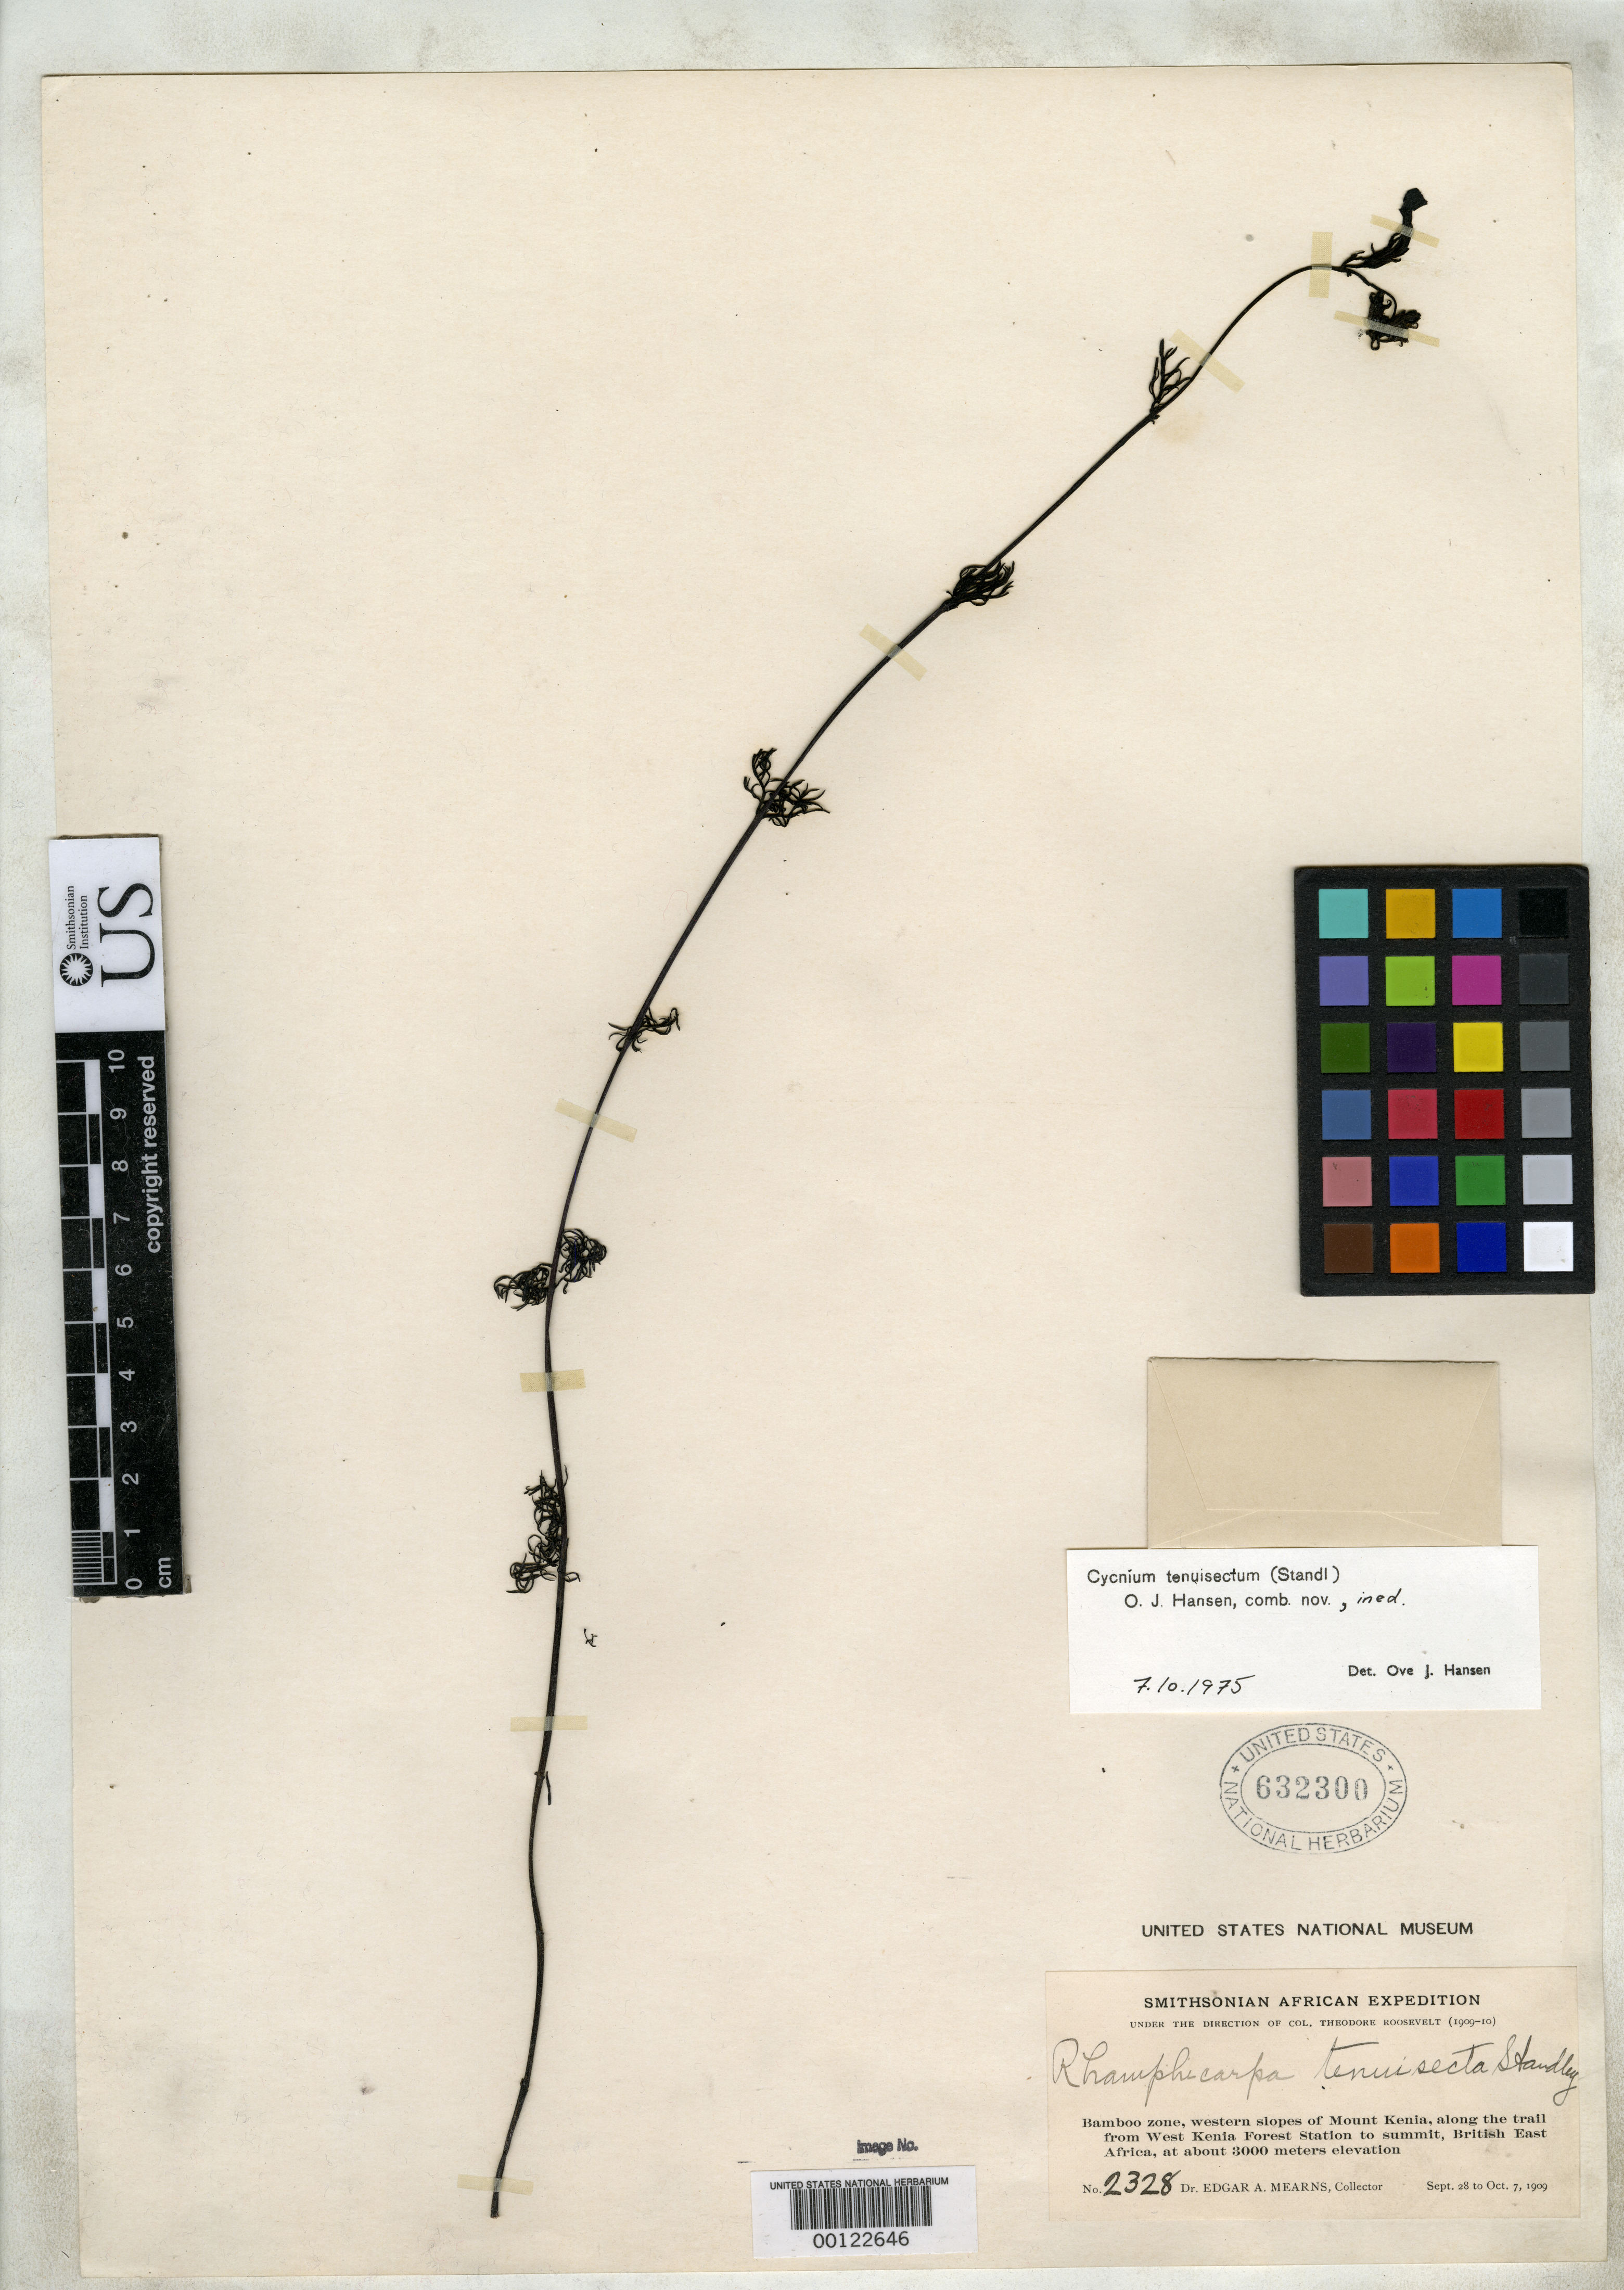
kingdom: Plantae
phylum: Tracheophyta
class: Magnoliopsida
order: Lamiales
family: Orobanchaceae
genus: Rhamphicarpa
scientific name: Rhamphicarpa tenuisecta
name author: Standl.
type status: Isotype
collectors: E. A. Mearns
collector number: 2338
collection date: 1909-09-28/1909-10-07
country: Kenya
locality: Western slopes of Mount Kenia, along the trail from West Kenia Forest Station to summit, British East Africa.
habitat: Bamboo zone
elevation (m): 3000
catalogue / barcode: US 632300